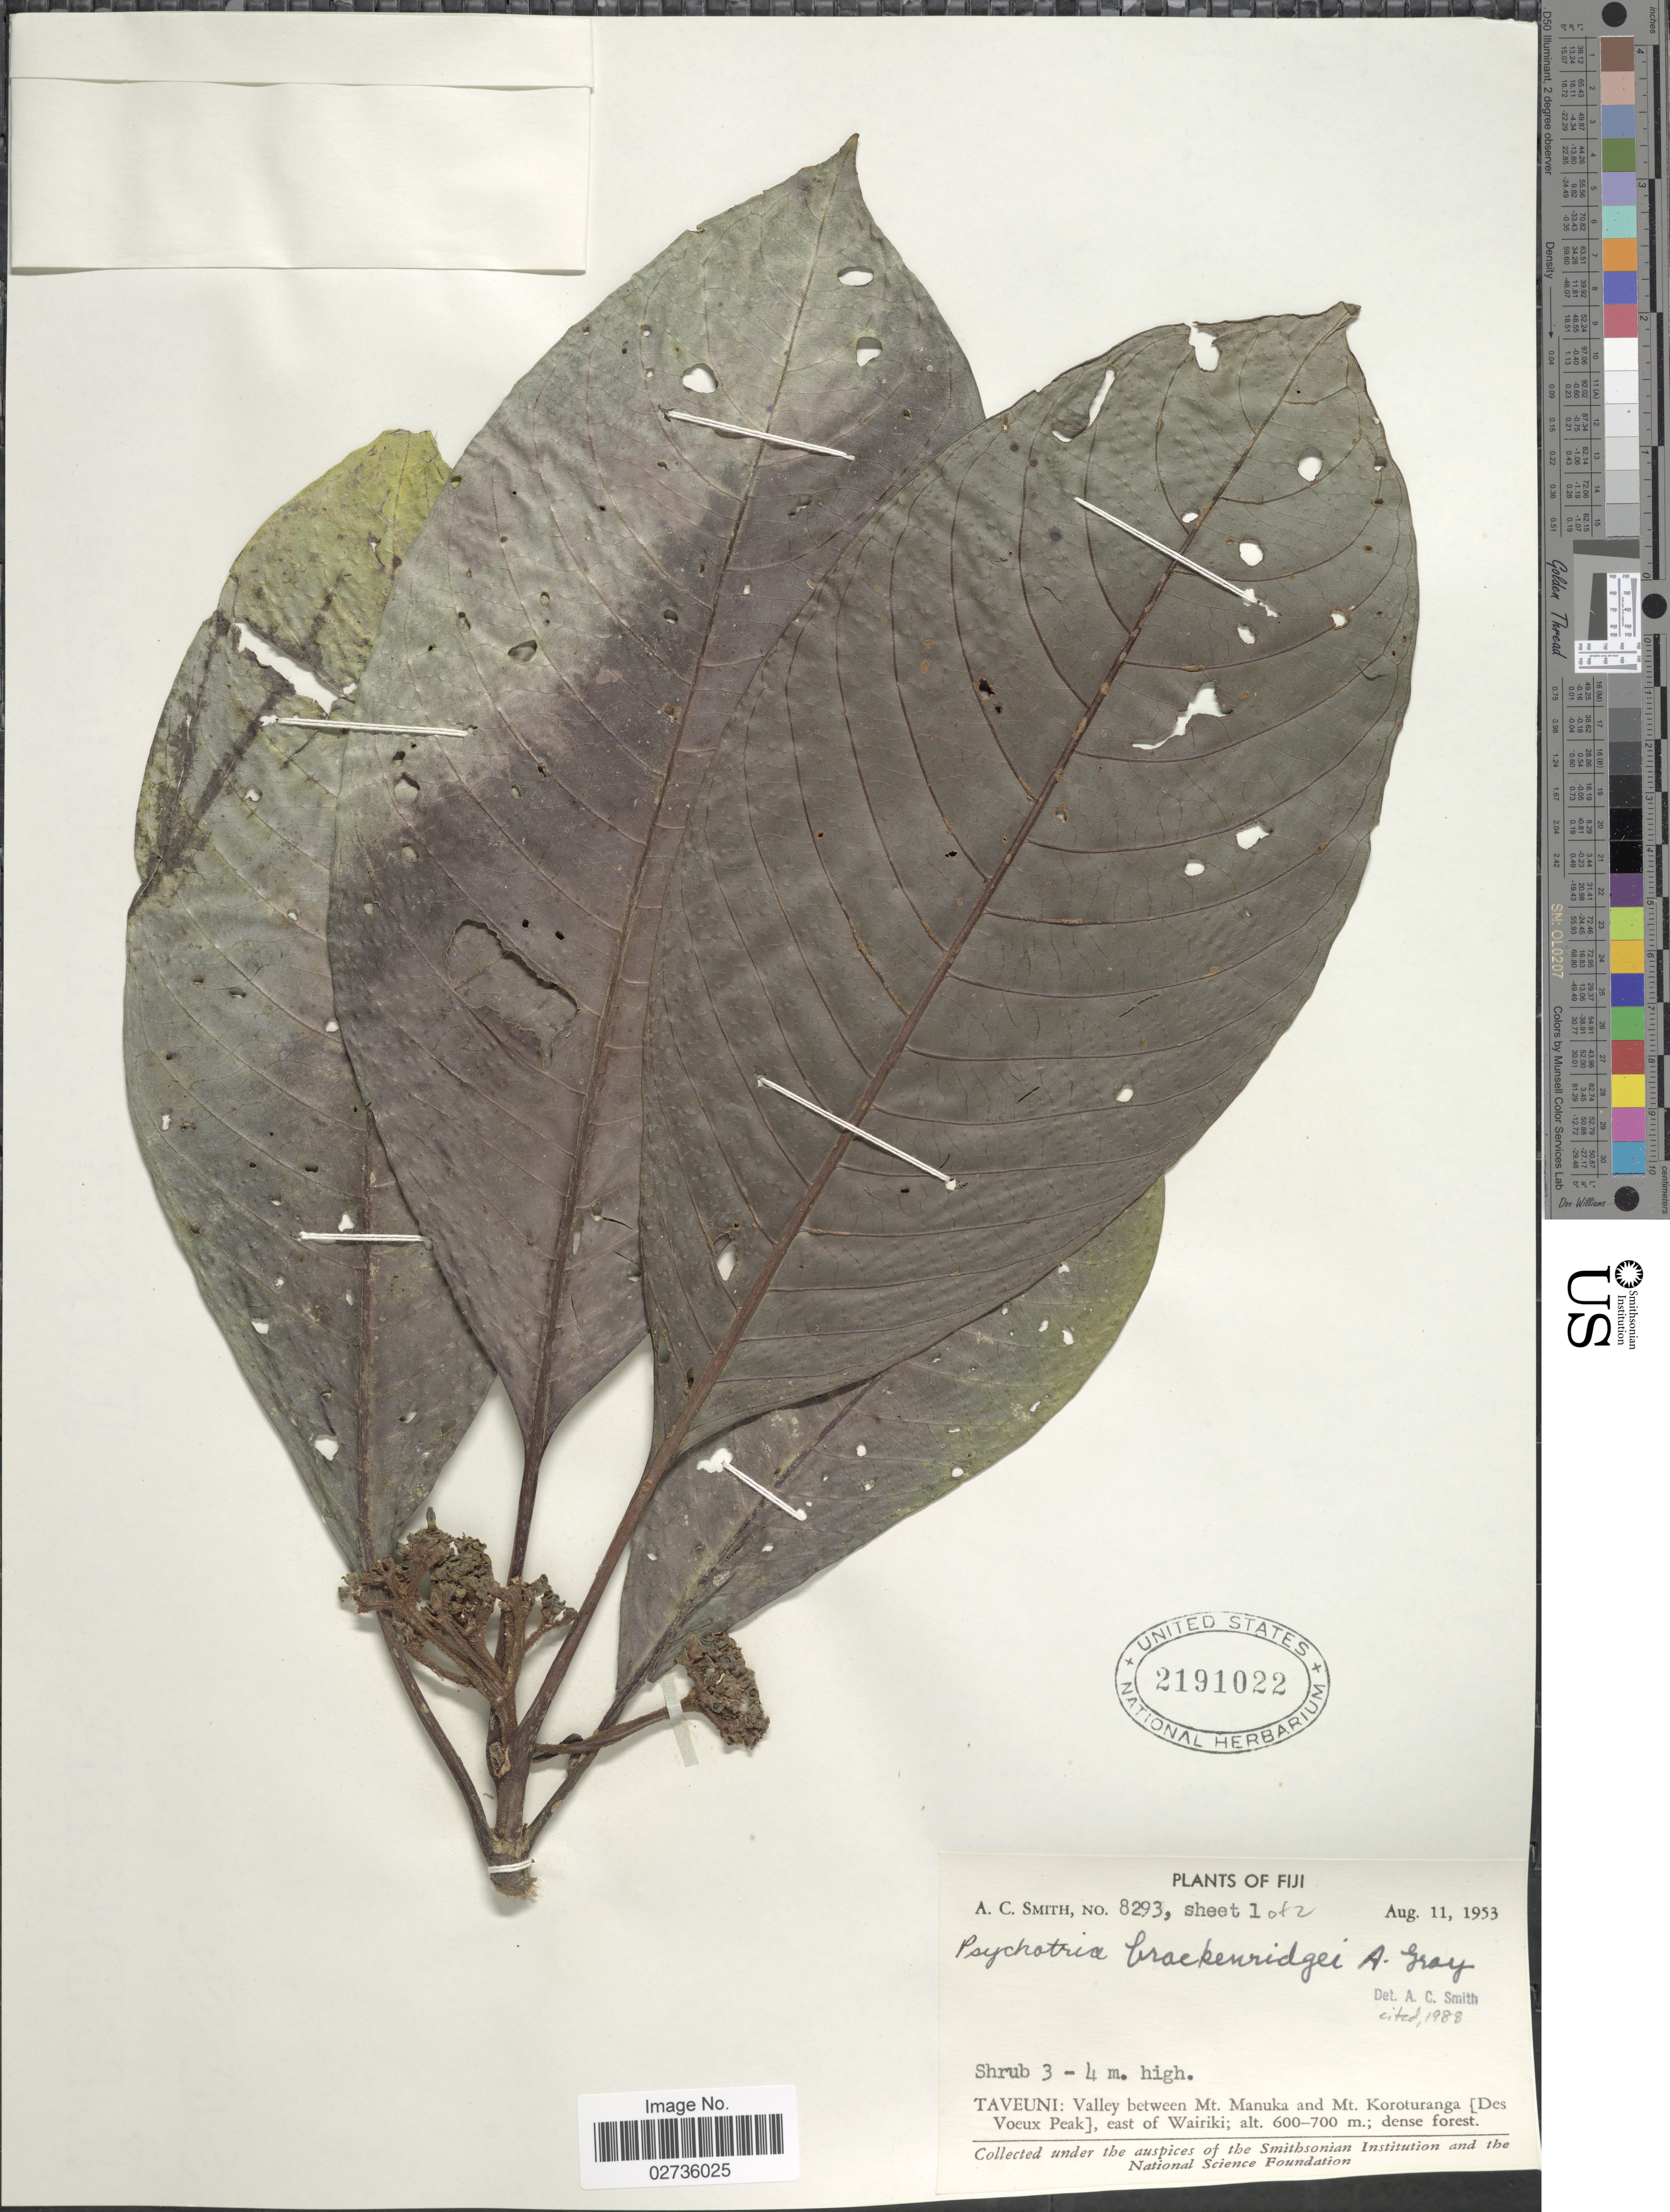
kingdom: Plantae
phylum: Tracheophyta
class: Magnoliopsida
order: Gentianales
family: Rubiaceae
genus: Psychotria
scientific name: Psychotria brackenridgei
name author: A. Gray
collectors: A. C. Smith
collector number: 8293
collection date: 1953-08-11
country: Fiji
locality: Taveuni: Valley between Mt. Manuka and Mt. Koroturanga [Des Voeux Peak], east of Wairiki.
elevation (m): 600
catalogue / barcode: US 2191022